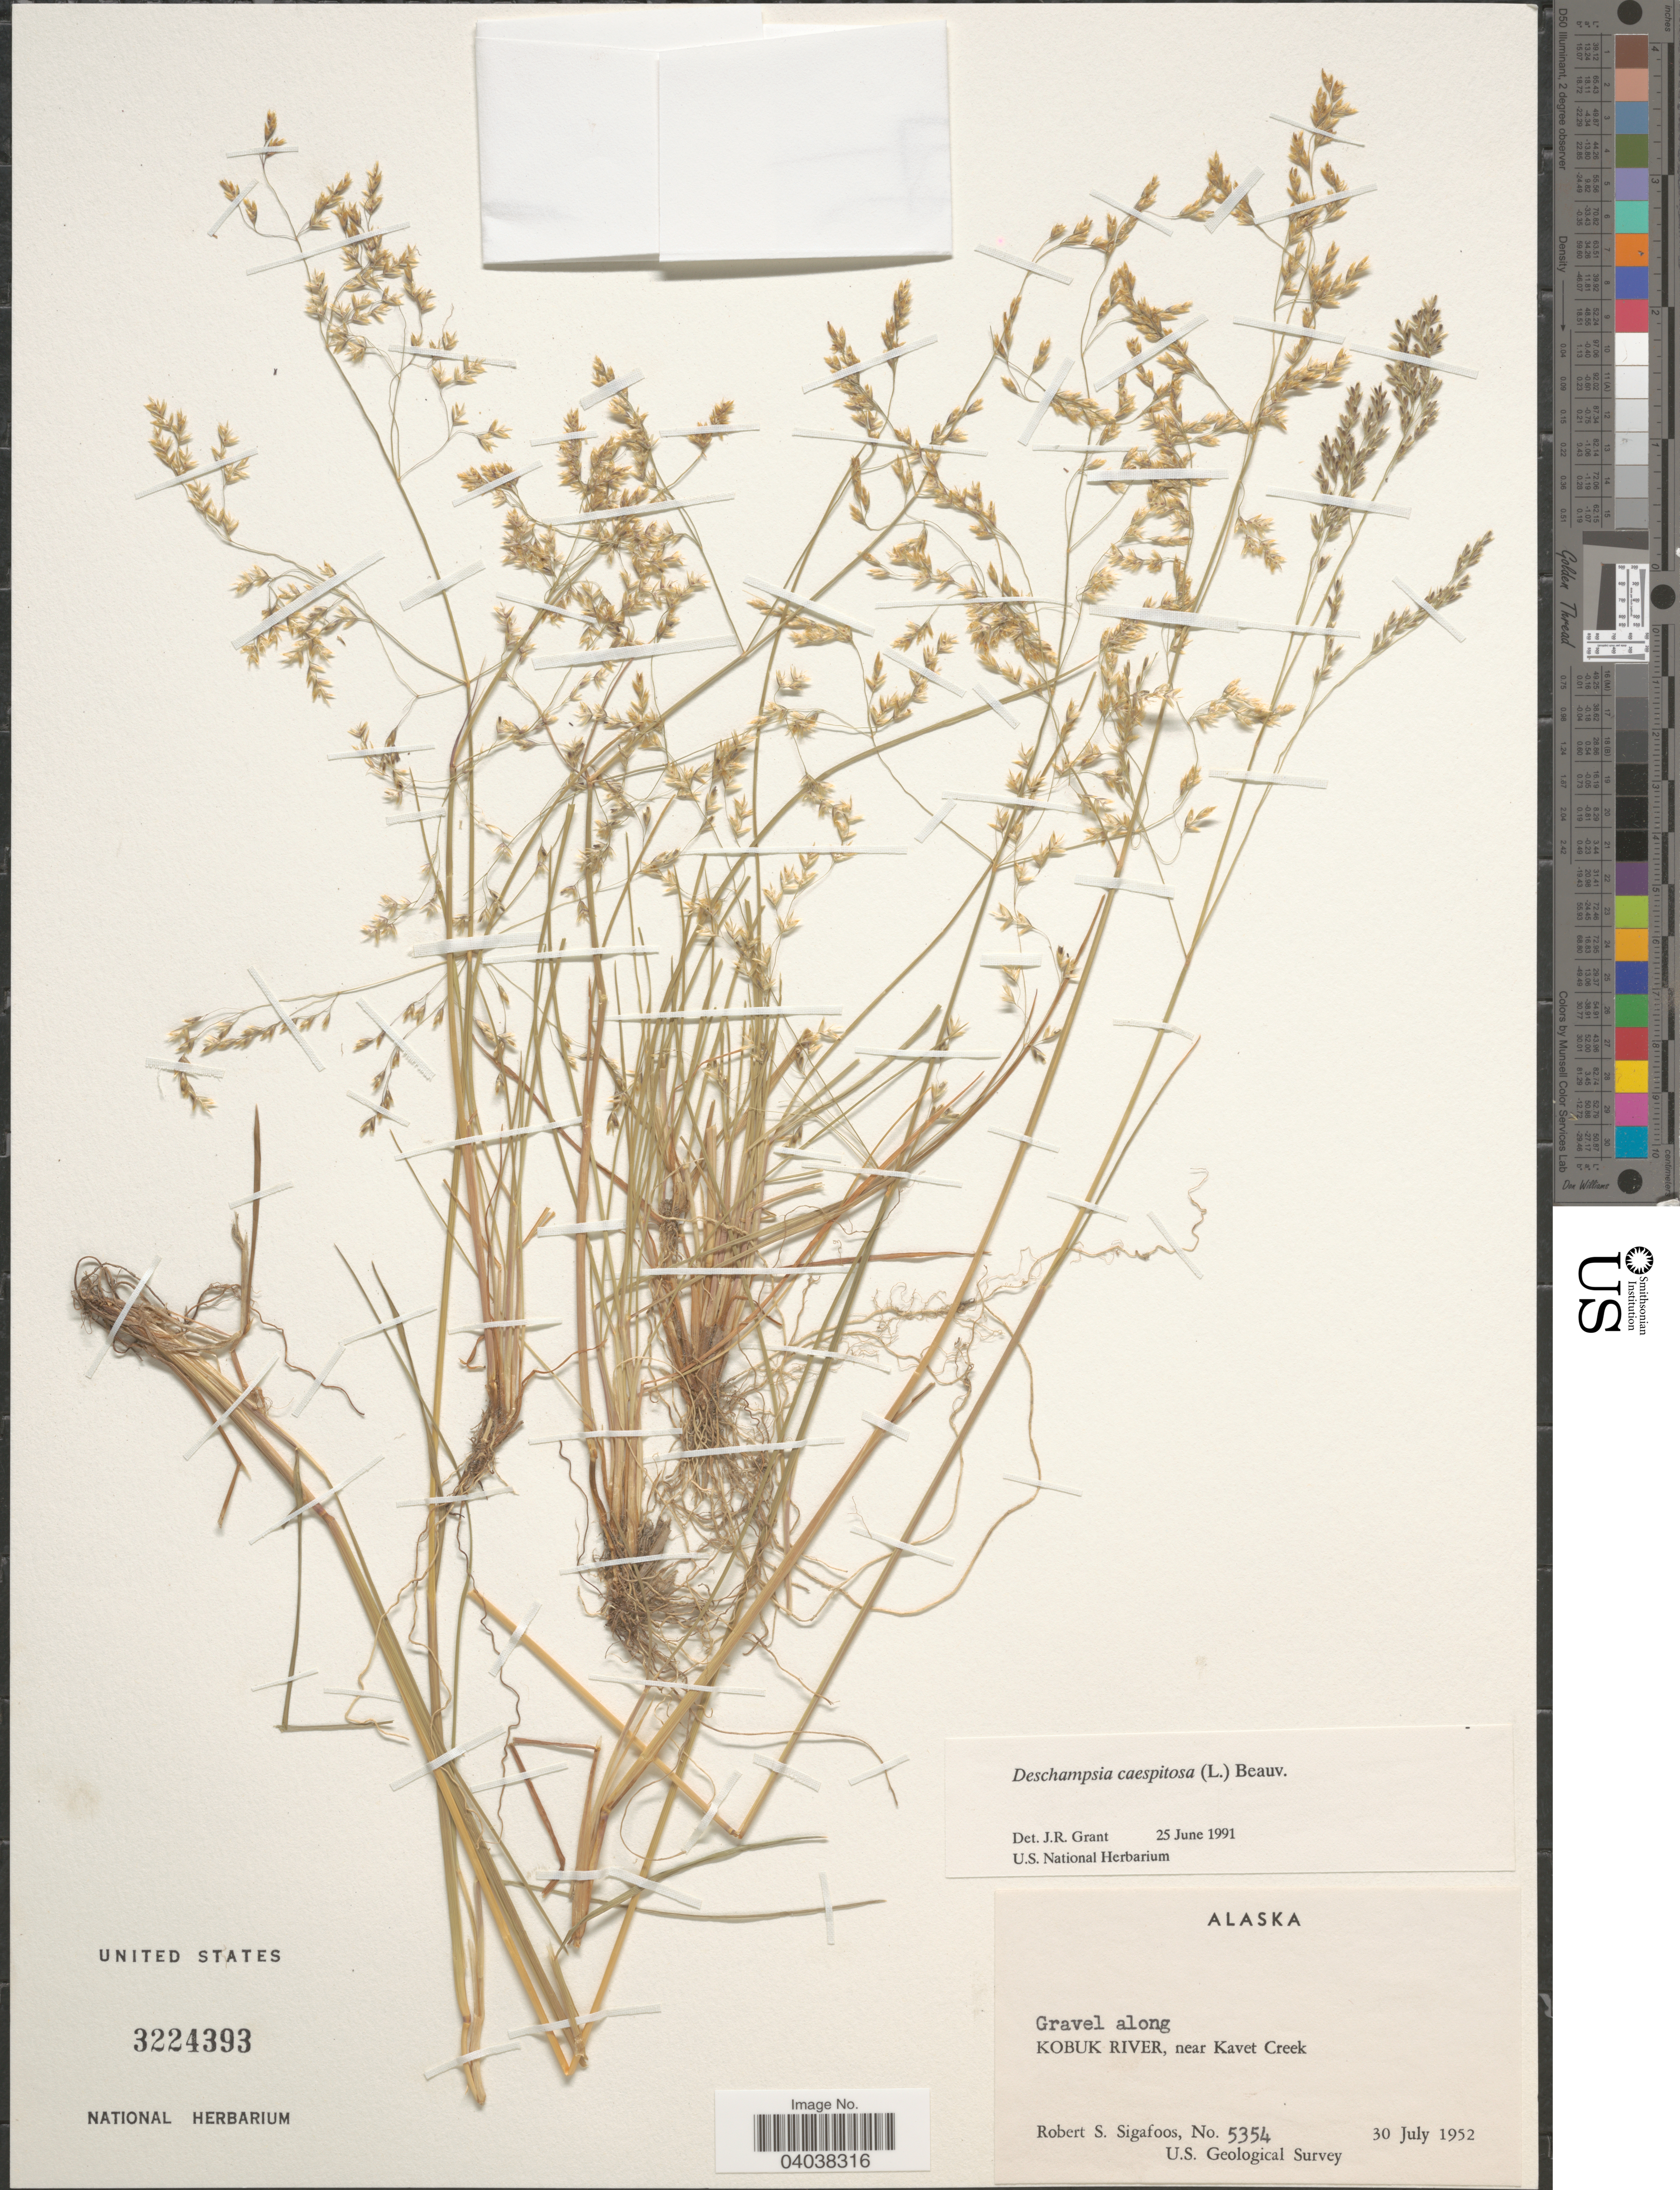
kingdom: Plantae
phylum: Tracheophyta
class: Liliopsida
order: Poales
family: Poaceae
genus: Deschampsia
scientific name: Deschampsia cespitosa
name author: (L.) P. Beauv.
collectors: R. Sigafoos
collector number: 5354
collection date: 1952-07-30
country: United States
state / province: Alaska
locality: Gravel along Kobuk River, near Kavet Creek.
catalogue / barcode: US 3224393